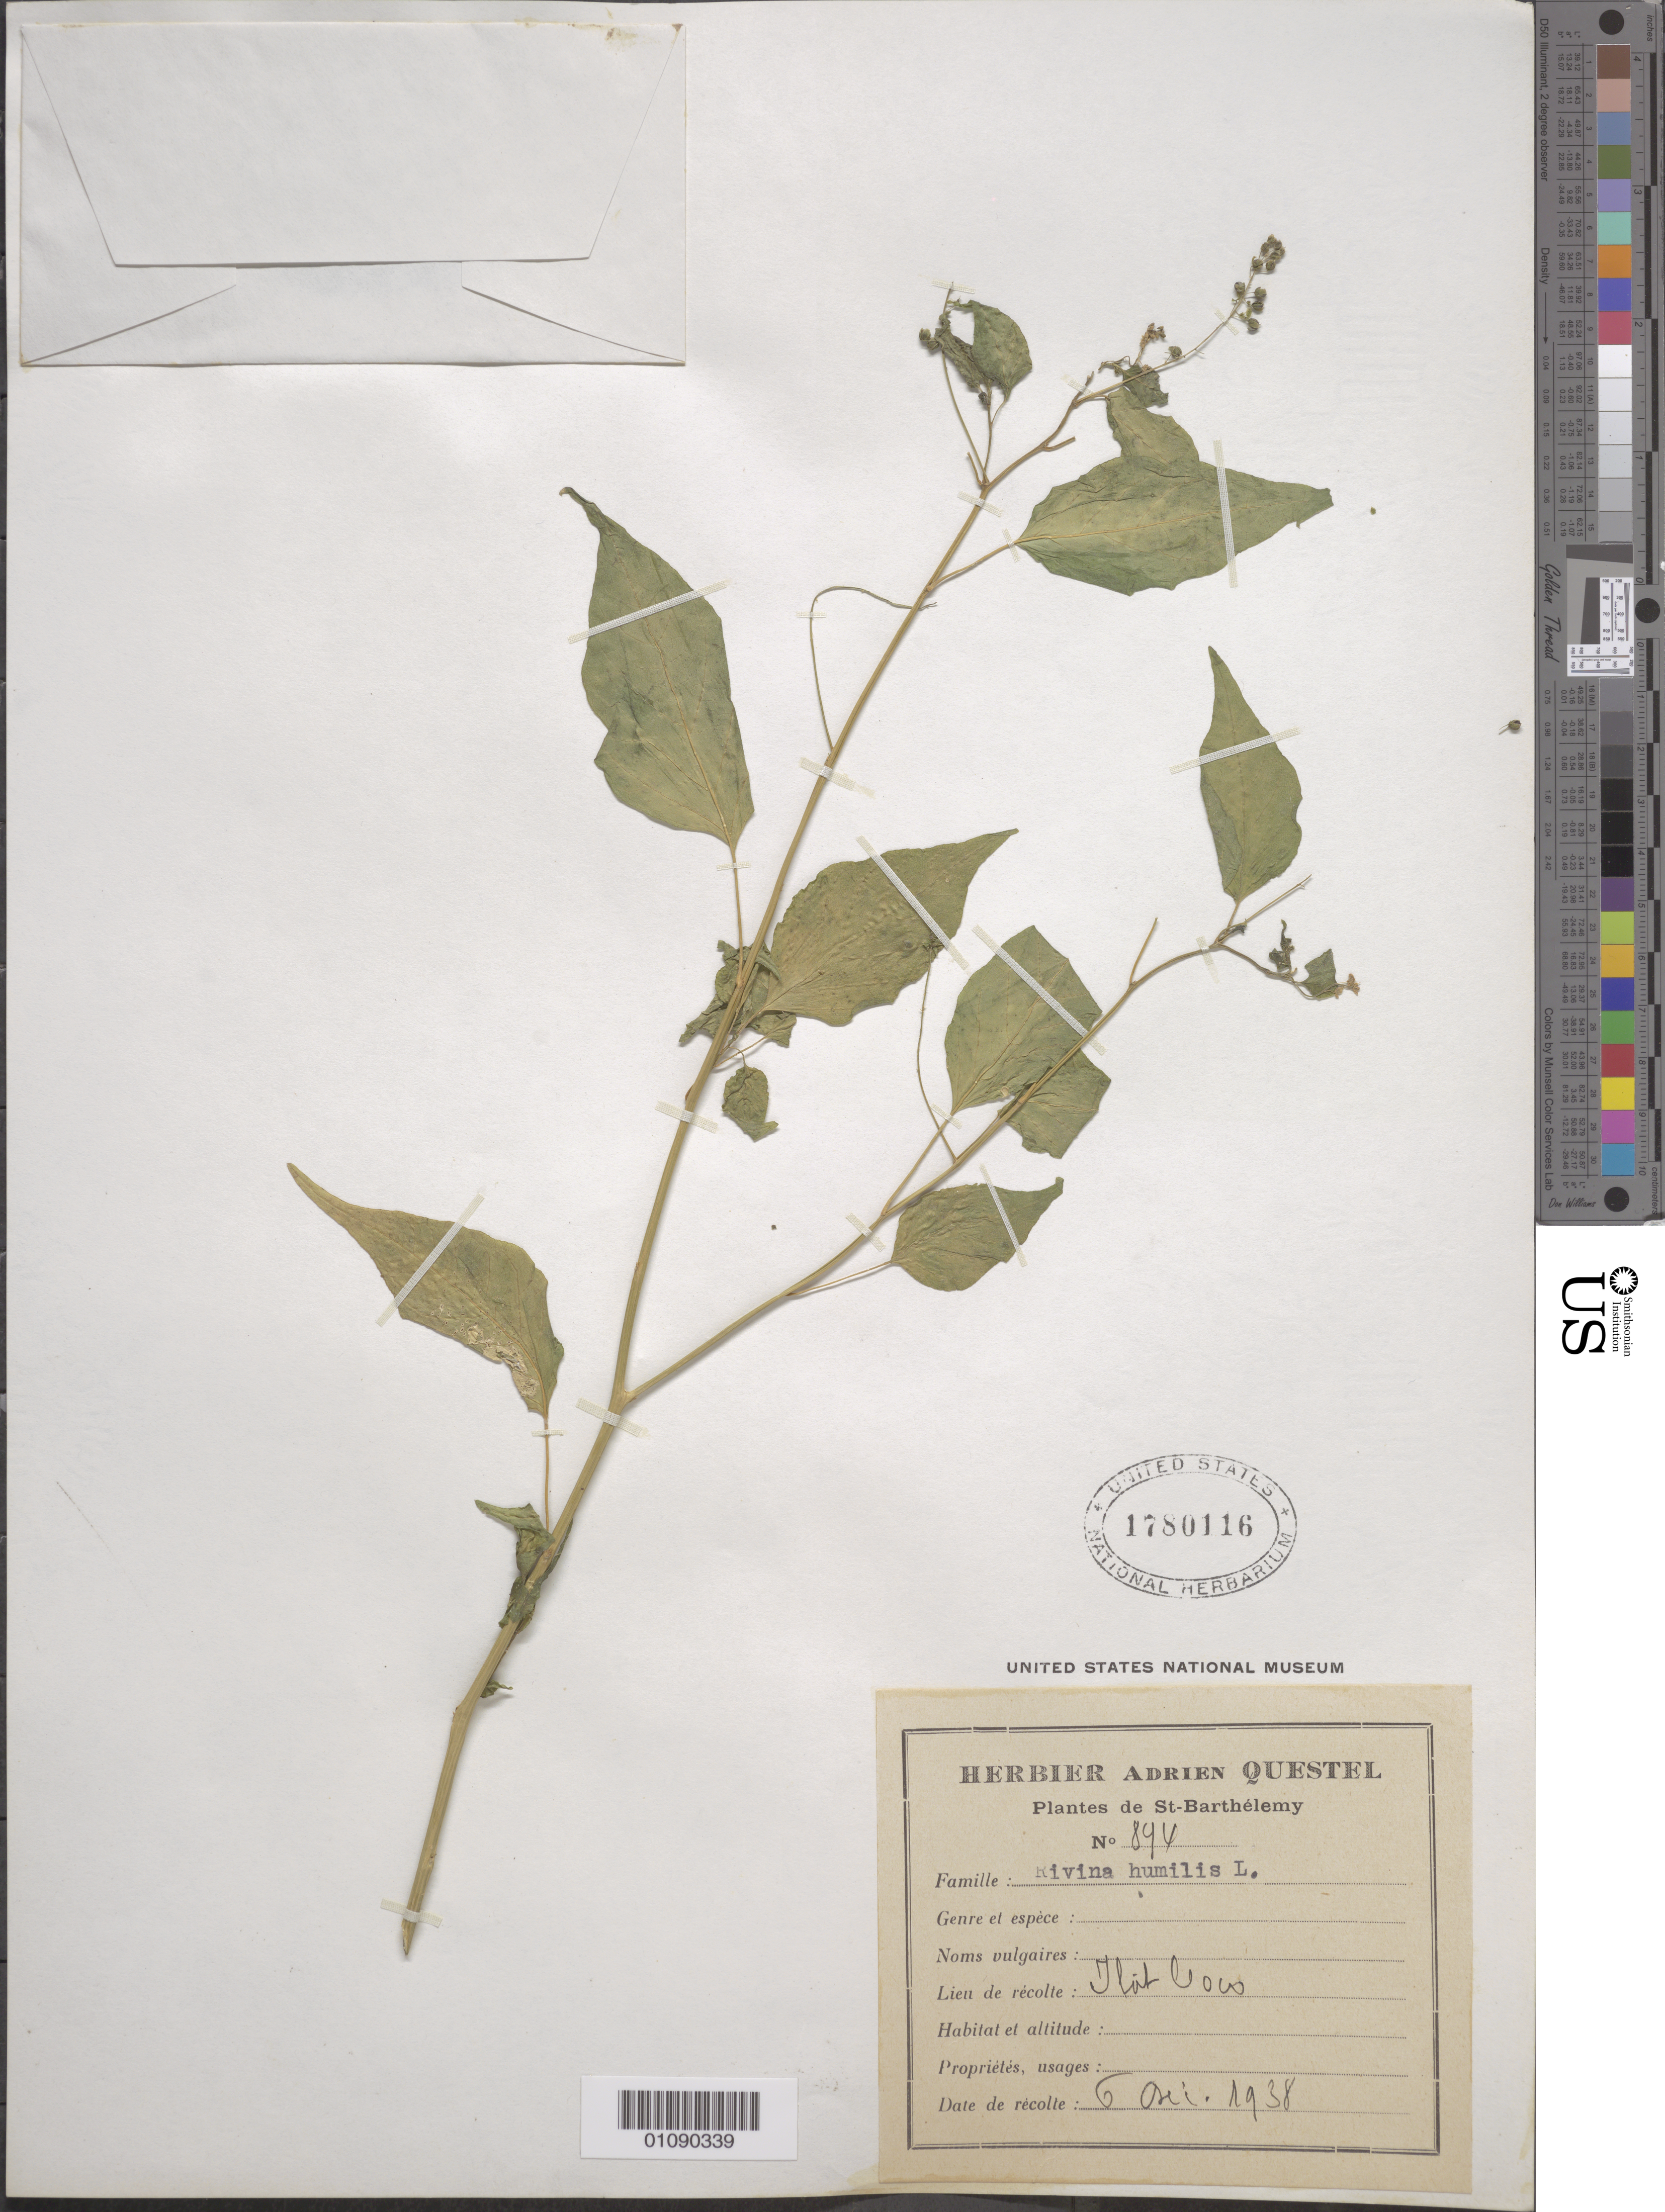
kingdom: Plantae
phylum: Tracheophyta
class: Magnoliopsida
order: Caryophyllales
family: Phytolaccaceae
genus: Rivina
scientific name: Rivina humilis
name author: L.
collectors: A. Questel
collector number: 894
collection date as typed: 06 Dec 1938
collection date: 1938-12-06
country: Saint Barthélemy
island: St. Barthélemy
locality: Ilot cous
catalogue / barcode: US 1780116